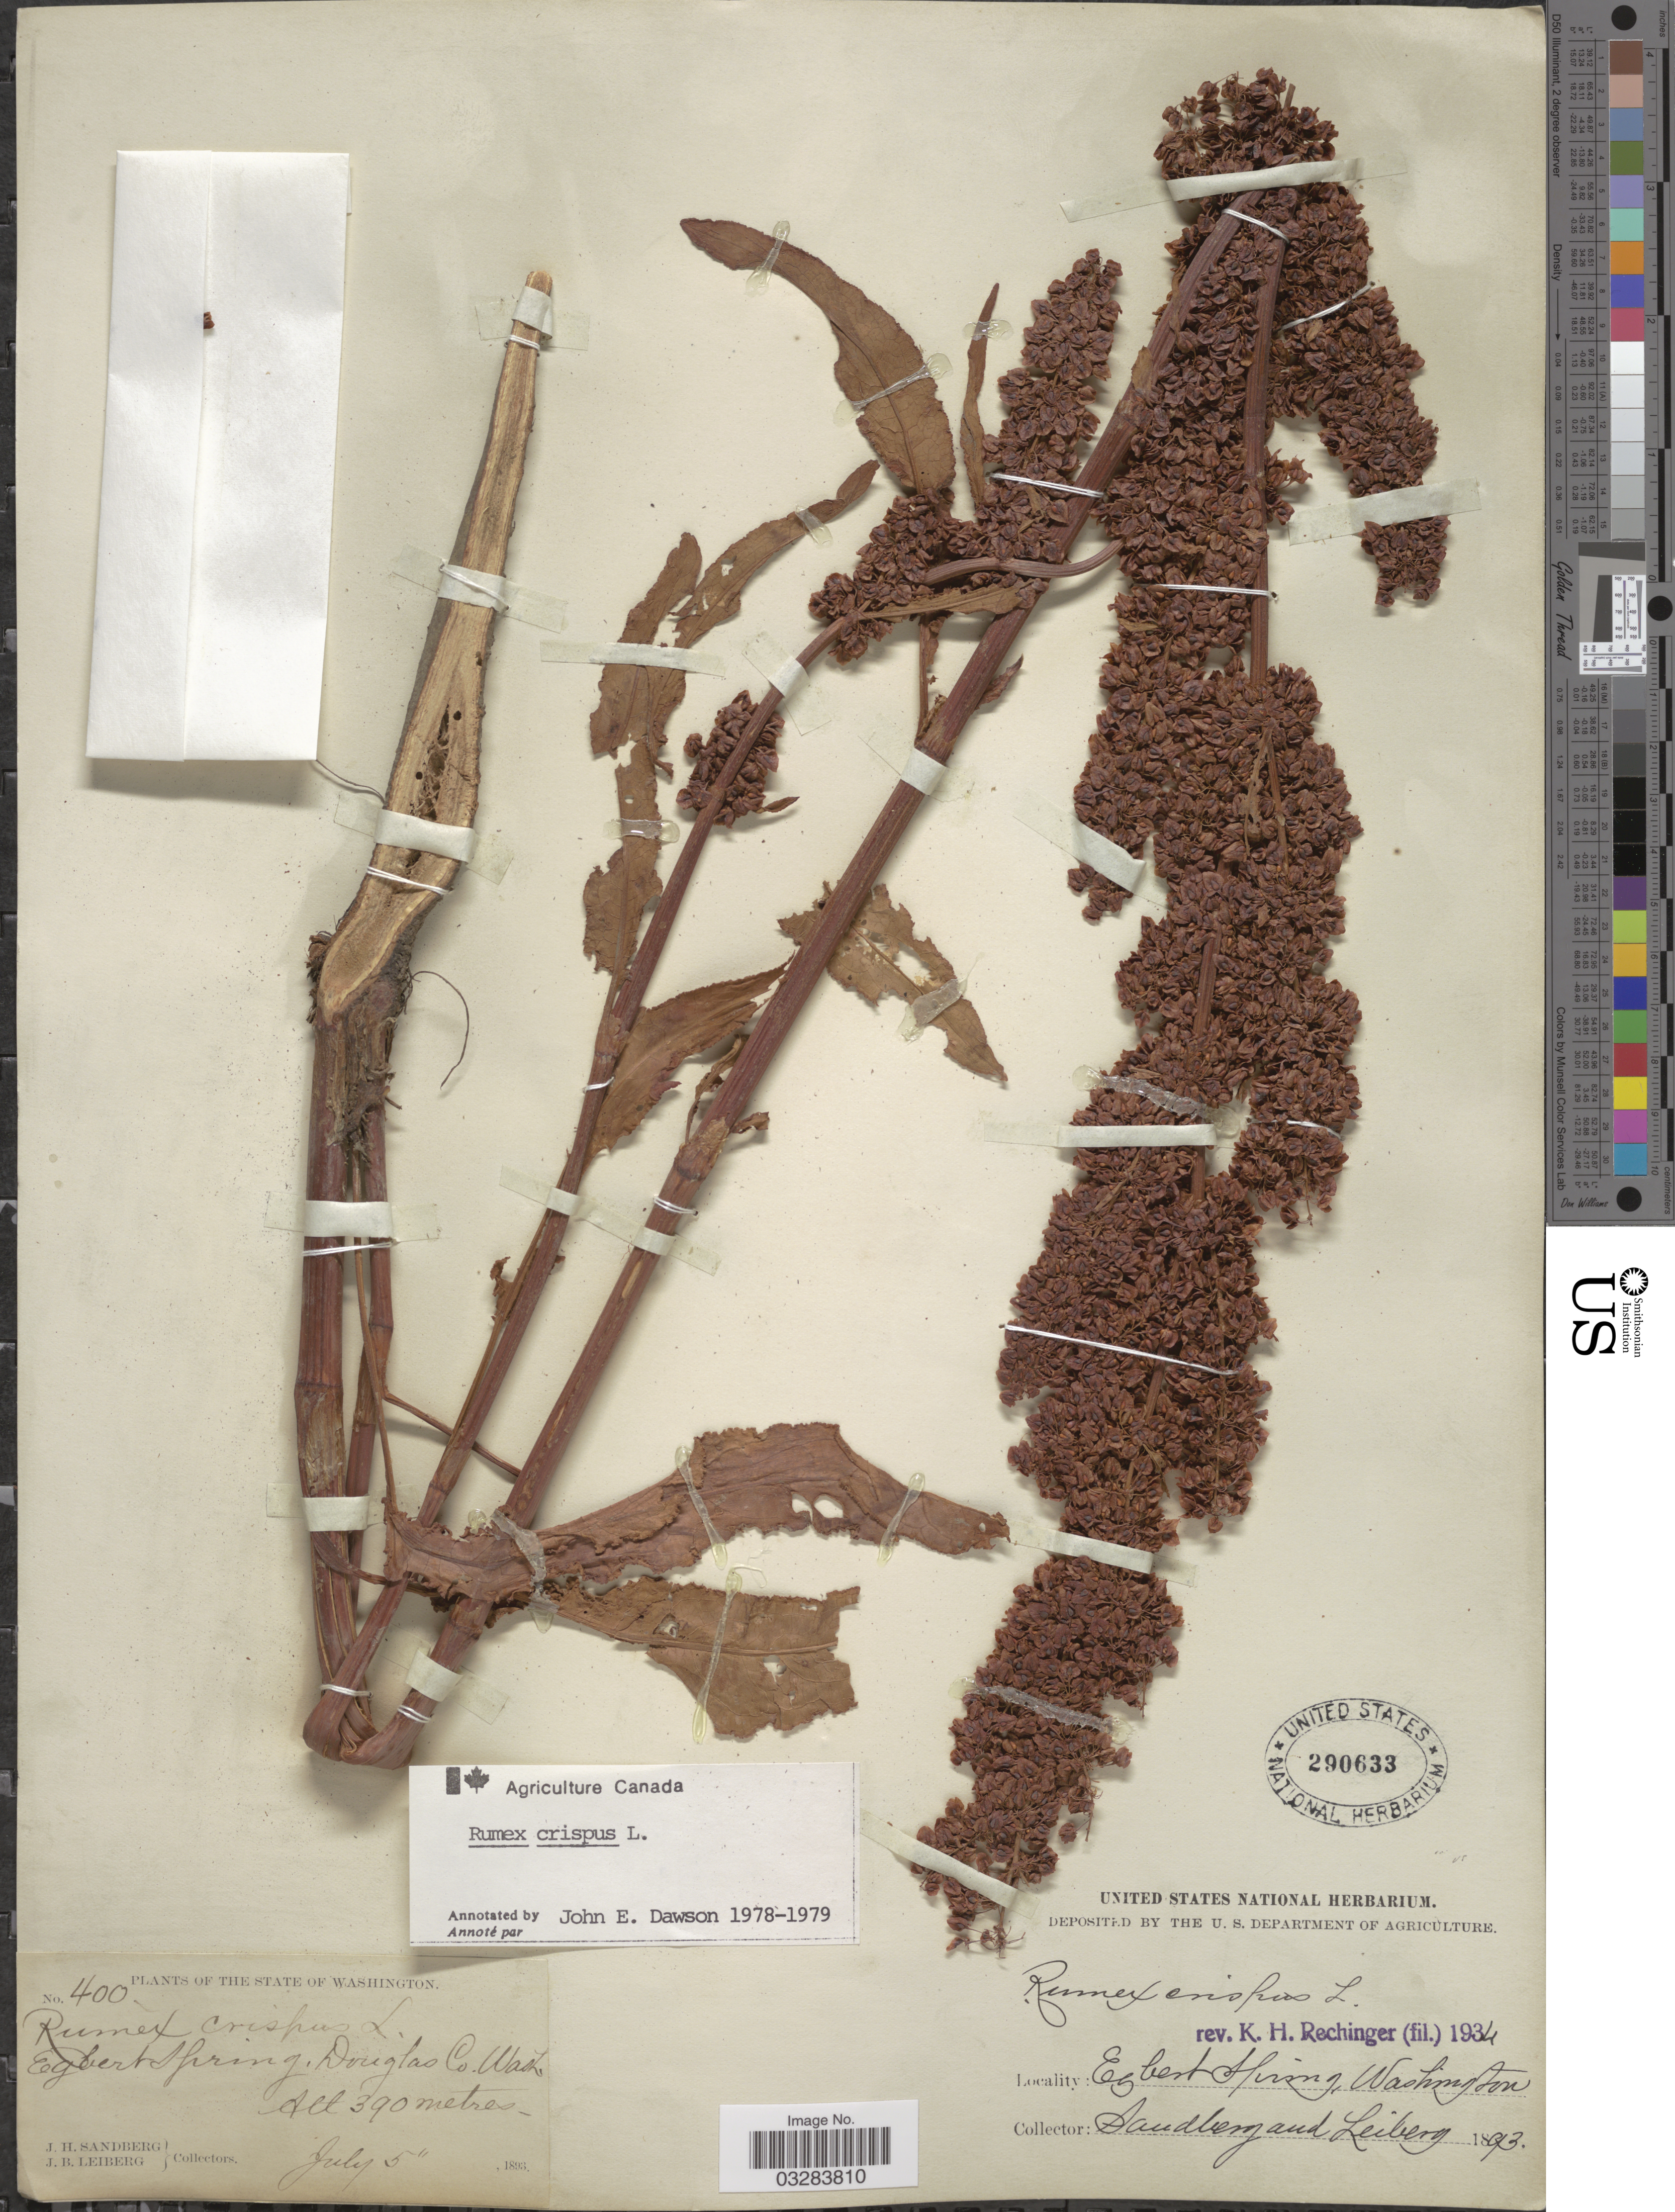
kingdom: Plantae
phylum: Tracheophyta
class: Magnoliopsida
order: Caryophyllales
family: Polygonaceae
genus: Rumex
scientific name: Rumex crispus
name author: L.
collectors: J. H. Sandberg & J. B. Leiberg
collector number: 400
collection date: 1893-07-05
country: United States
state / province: Washington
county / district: Douglas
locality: Egbert Spring, Douglas Co.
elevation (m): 390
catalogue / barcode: US 290633